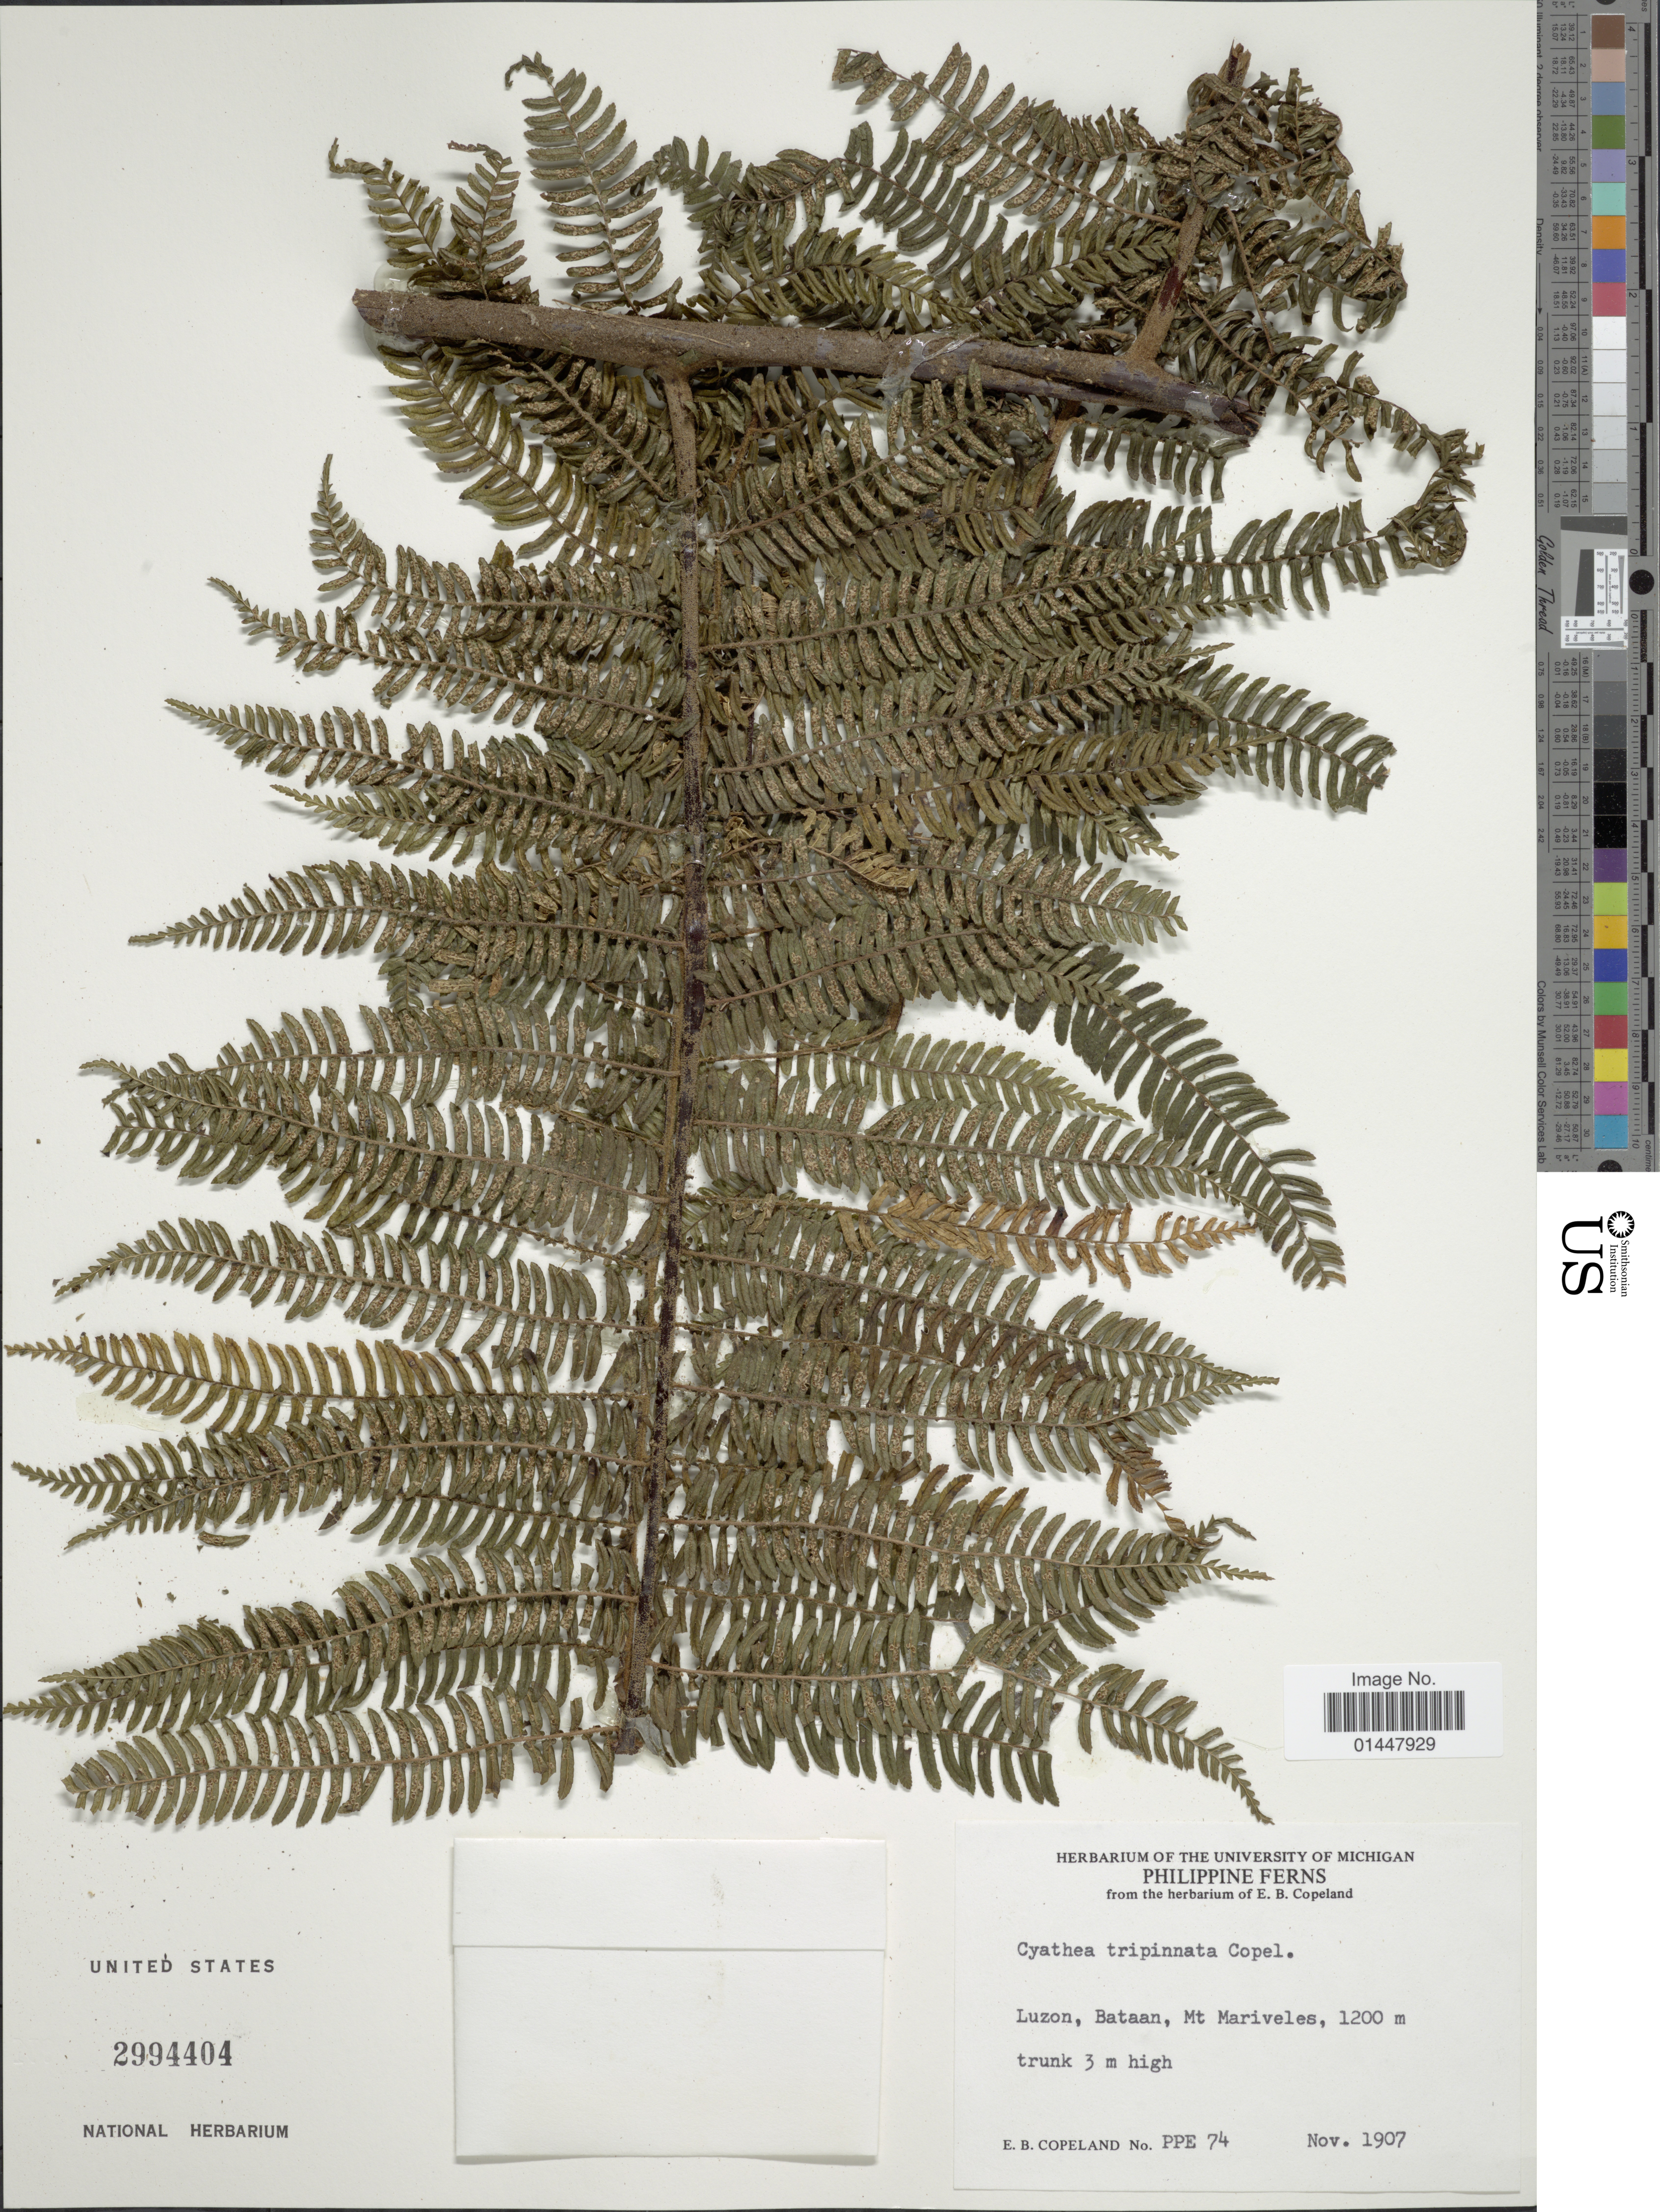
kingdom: Plantae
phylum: Tracheophyta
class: Polypodiopsida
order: Cyatheales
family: Cyatheaceae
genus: Sphaeropteris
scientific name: Sphaeropteris tripinnata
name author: (Copel.) R.M. Tryon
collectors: E. B. Copeland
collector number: PPE 74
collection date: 1907-11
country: Philippines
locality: Luzon, Bataan, Mt Mariveles,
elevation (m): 1200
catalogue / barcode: US 2994404